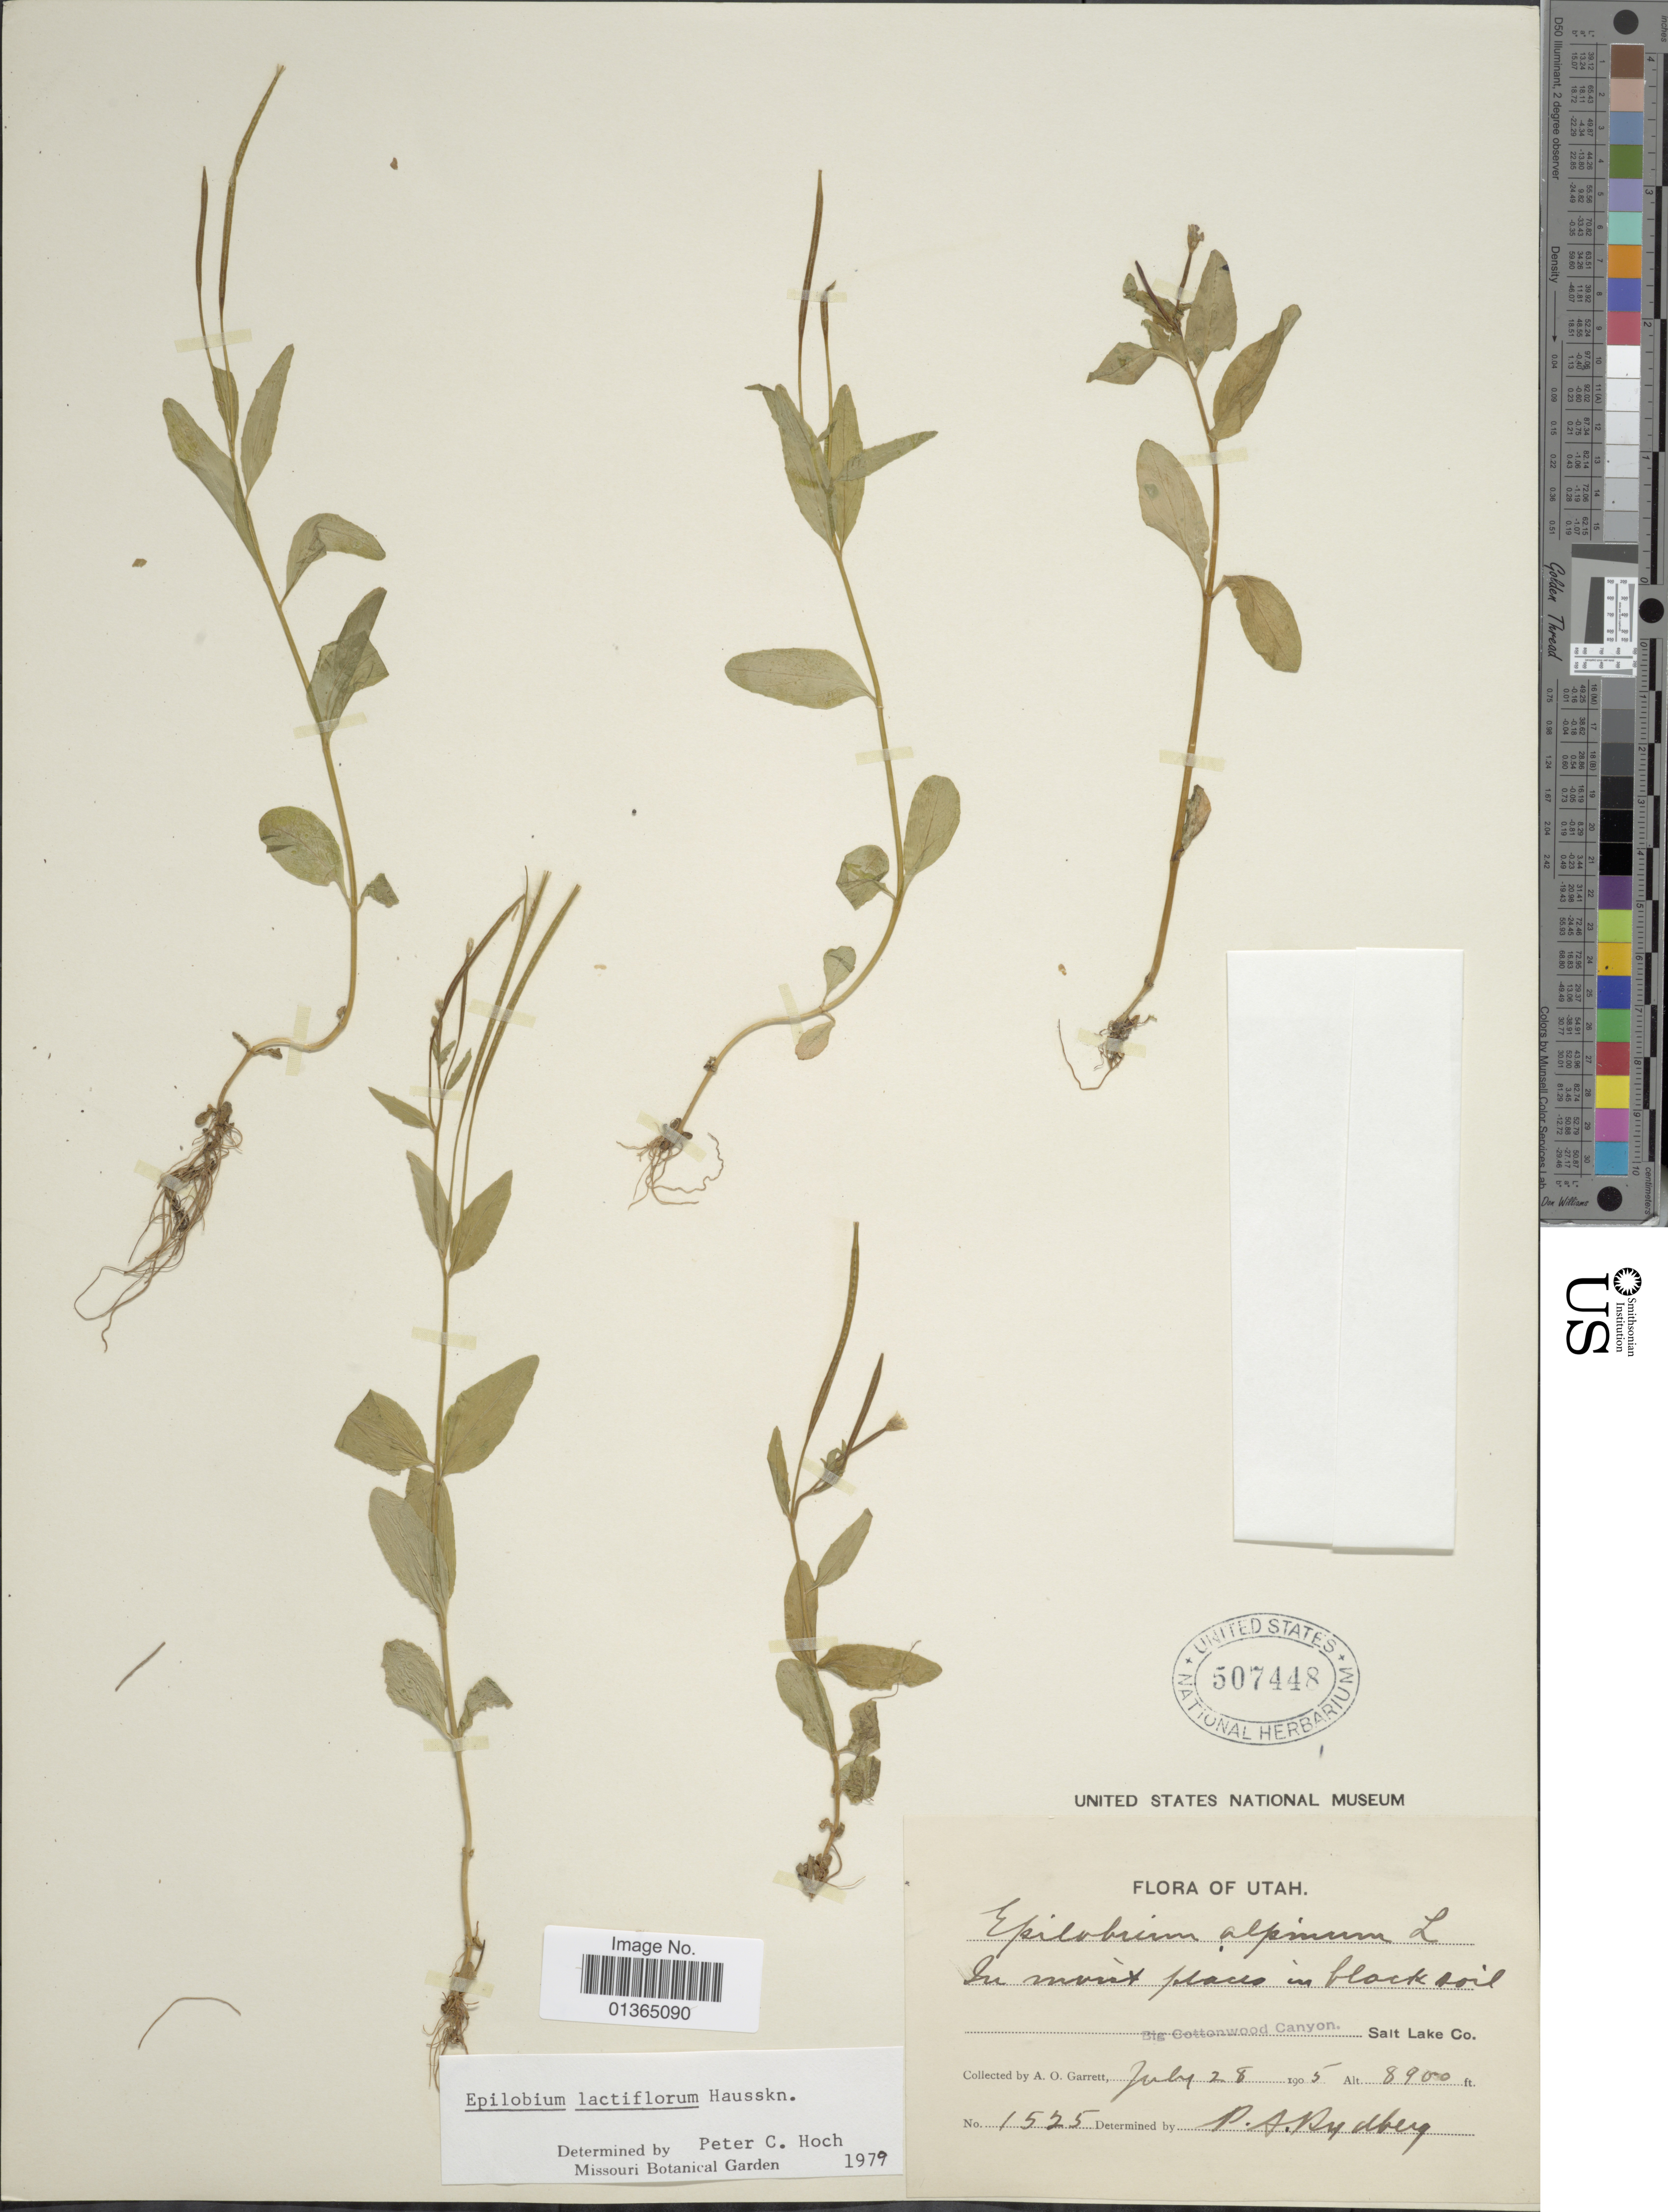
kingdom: Plantae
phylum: Tracheophyta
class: Magnoliopsida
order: Myrtales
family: Onagraceae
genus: Epilobium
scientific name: Epilobium lactiflorum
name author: Hausskn.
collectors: P. A. Rydberg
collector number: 1525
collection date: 1905-07-28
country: United States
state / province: Utah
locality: Big Cottonwood Canyon, Salt Lake Co.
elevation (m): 2713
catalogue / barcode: US 507448